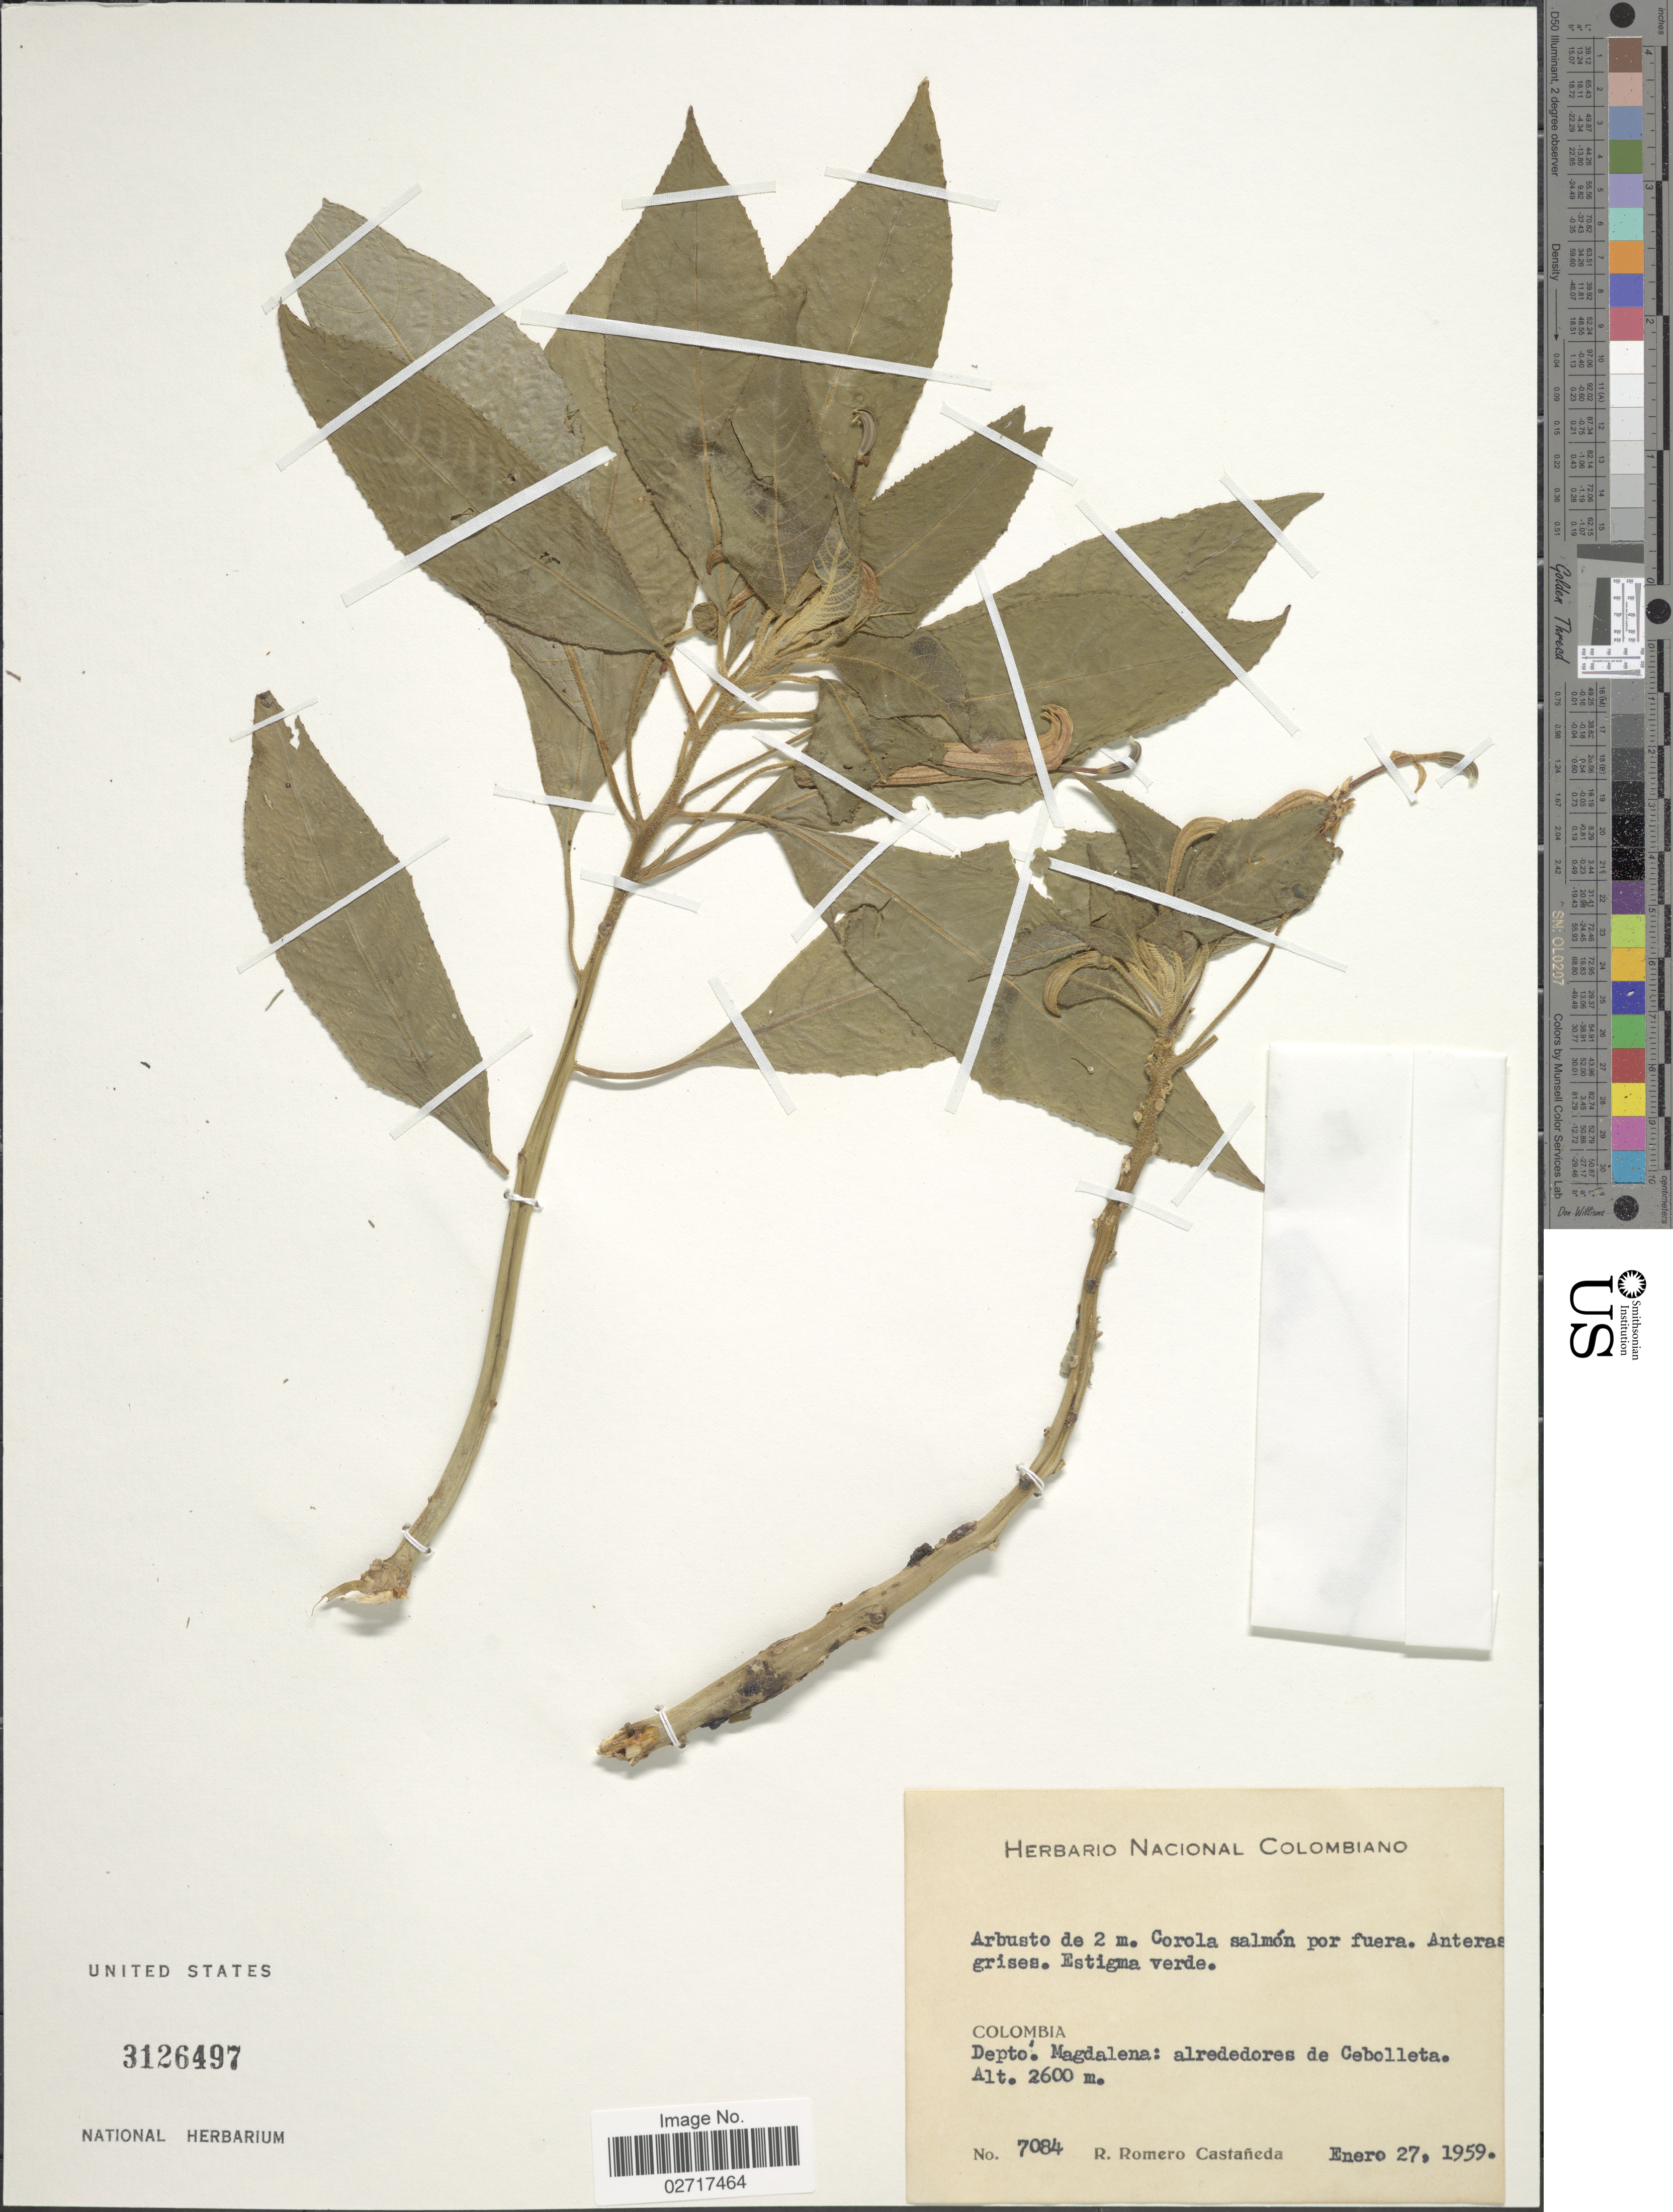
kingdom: Plantae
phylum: Tracheophyta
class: Magnoliopsida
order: Asterales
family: Campanulaceae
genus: Centropogon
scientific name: Centropogon sp.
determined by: Lagomarsino, L. P.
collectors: R. Romero Castañeda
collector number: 7084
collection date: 1959-01-27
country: Colombia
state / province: Magdalena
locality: Alrededores de Cebolleta.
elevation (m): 2600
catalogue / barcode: US 3126497